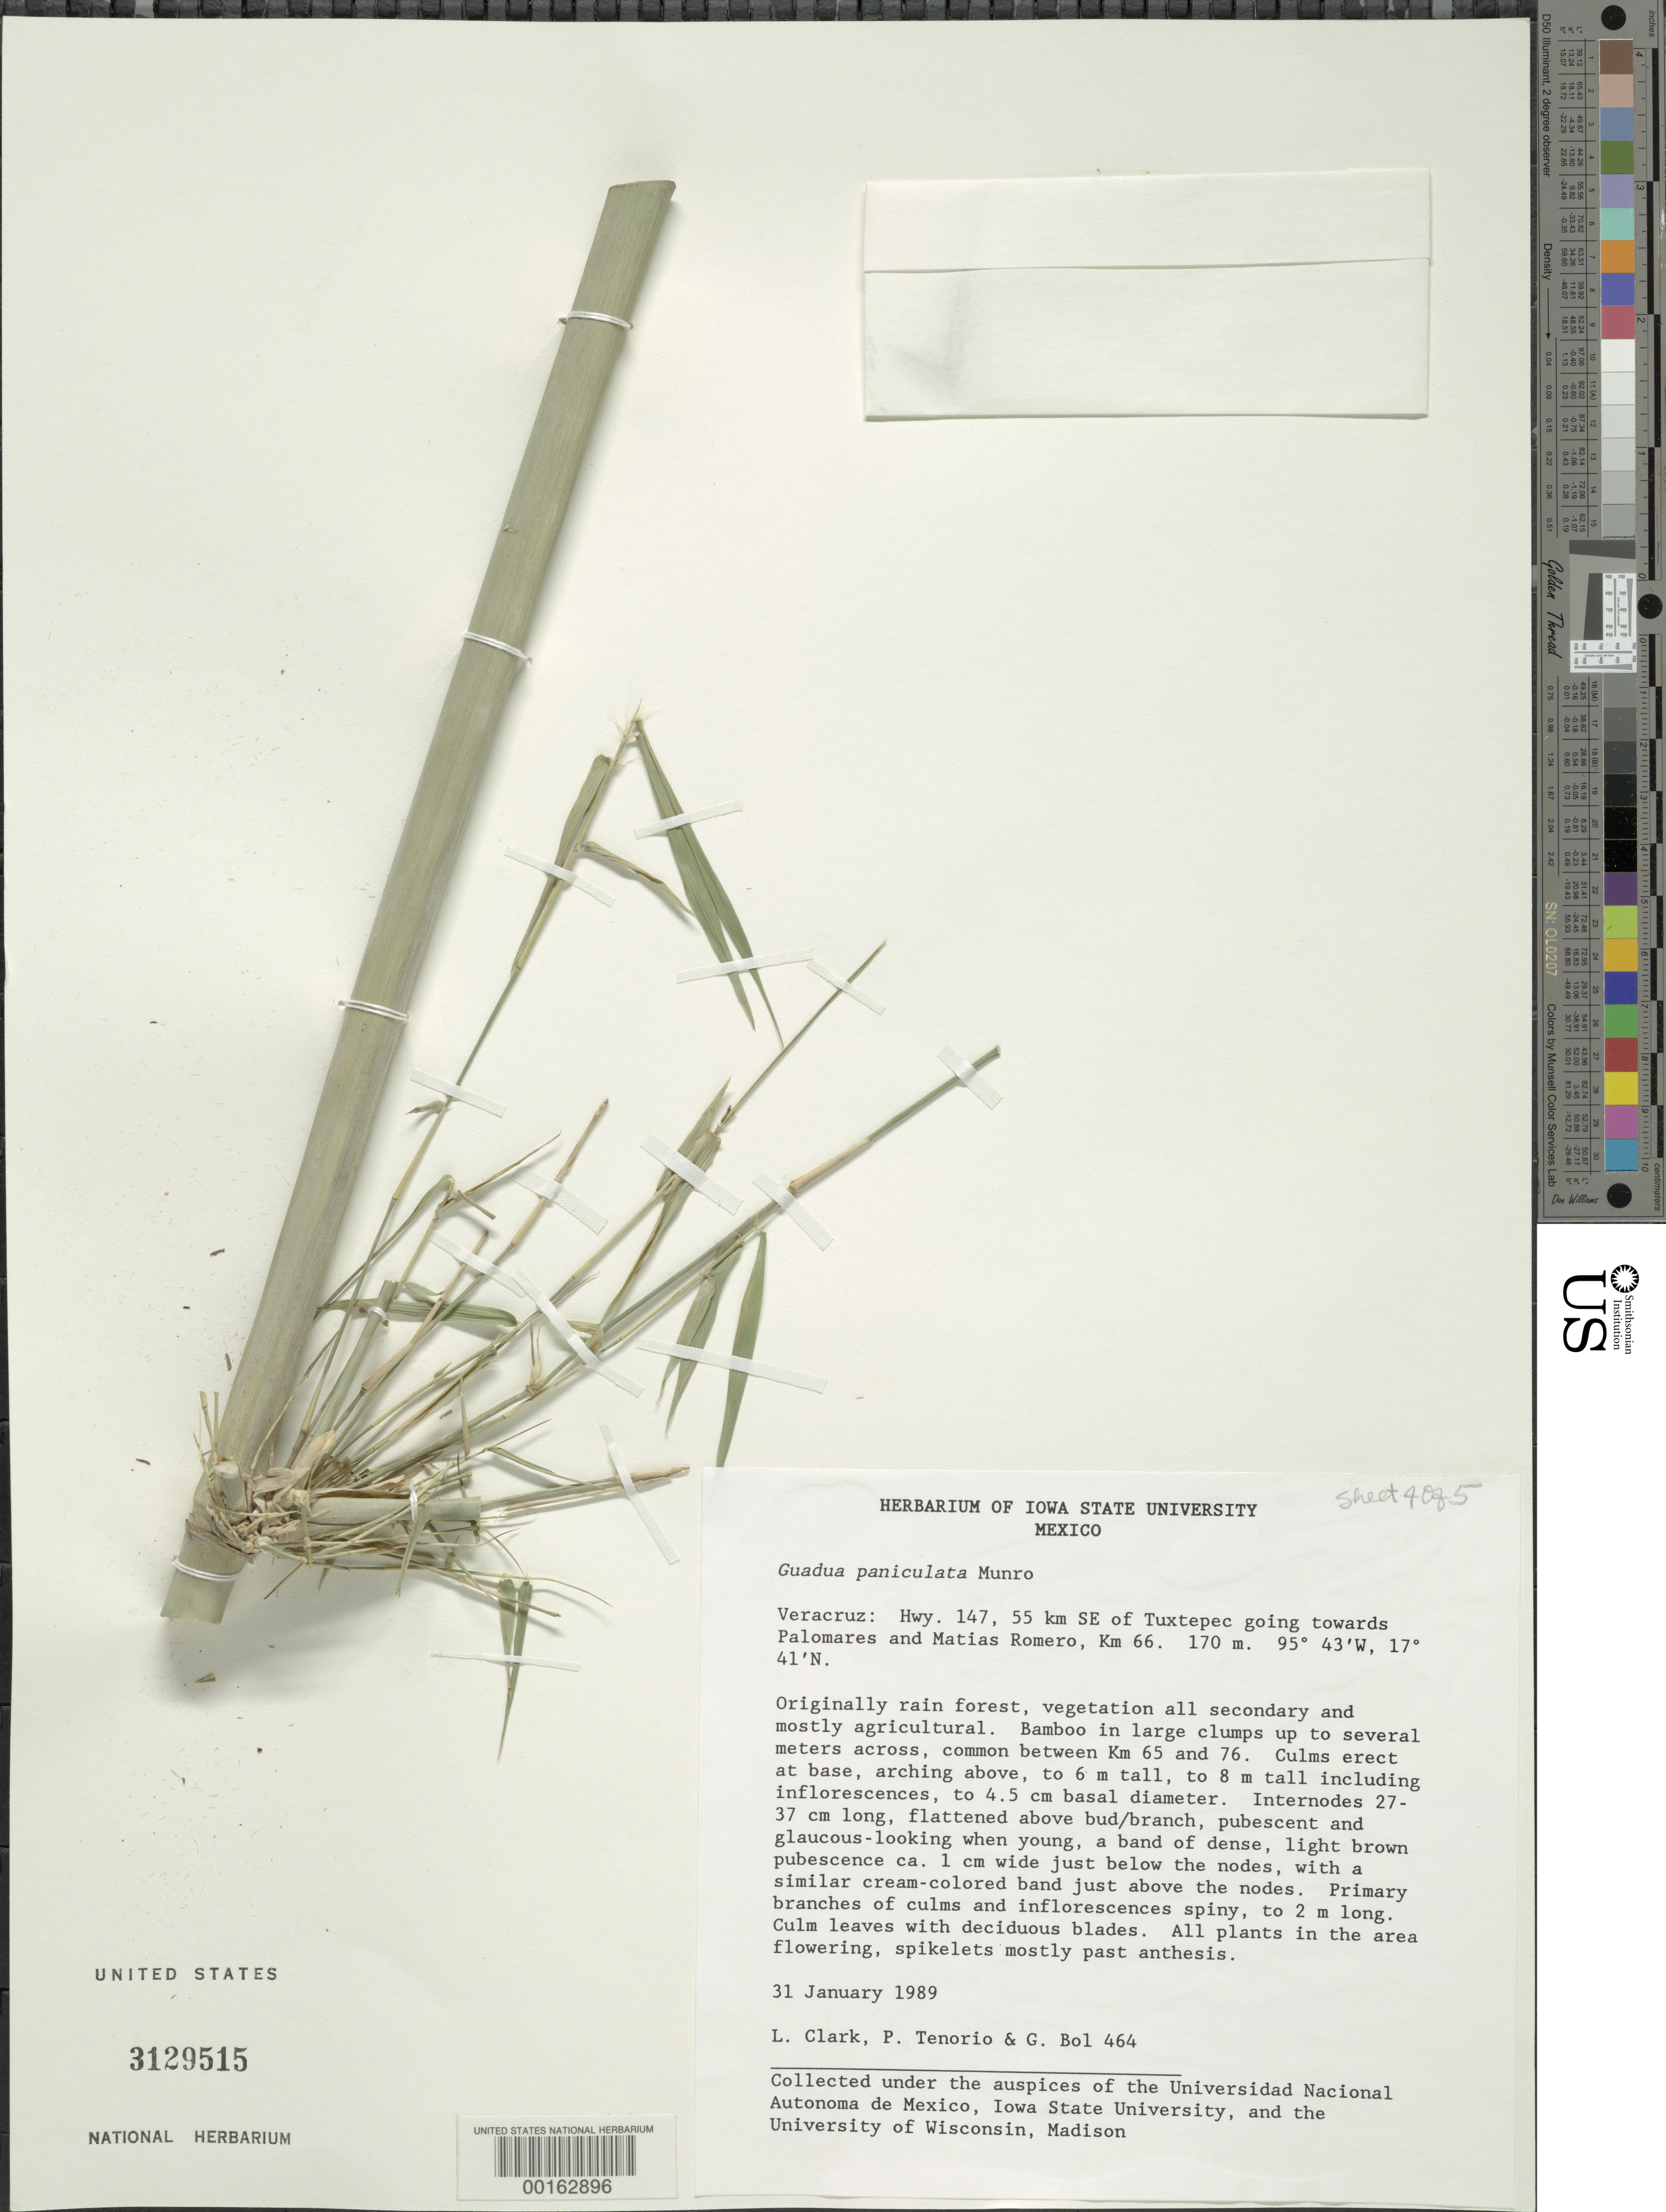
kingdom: Plantae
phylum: Tracheophyta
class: Liliopsida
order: Poales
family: Poaceae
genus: Guadua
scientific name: Guadua refracta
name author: Munro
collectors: L. G. Clark, G. Bol & P. Tenorio L.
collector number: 464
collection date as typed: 31 Jan 1989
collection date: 1989-01-31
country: Mexico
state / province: Veracruz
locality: Se to tuxtepec, towards palomares and matias romero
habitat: Originally rainforest, vegetation all secondary and mostly agricultural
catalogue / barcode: US 3129515